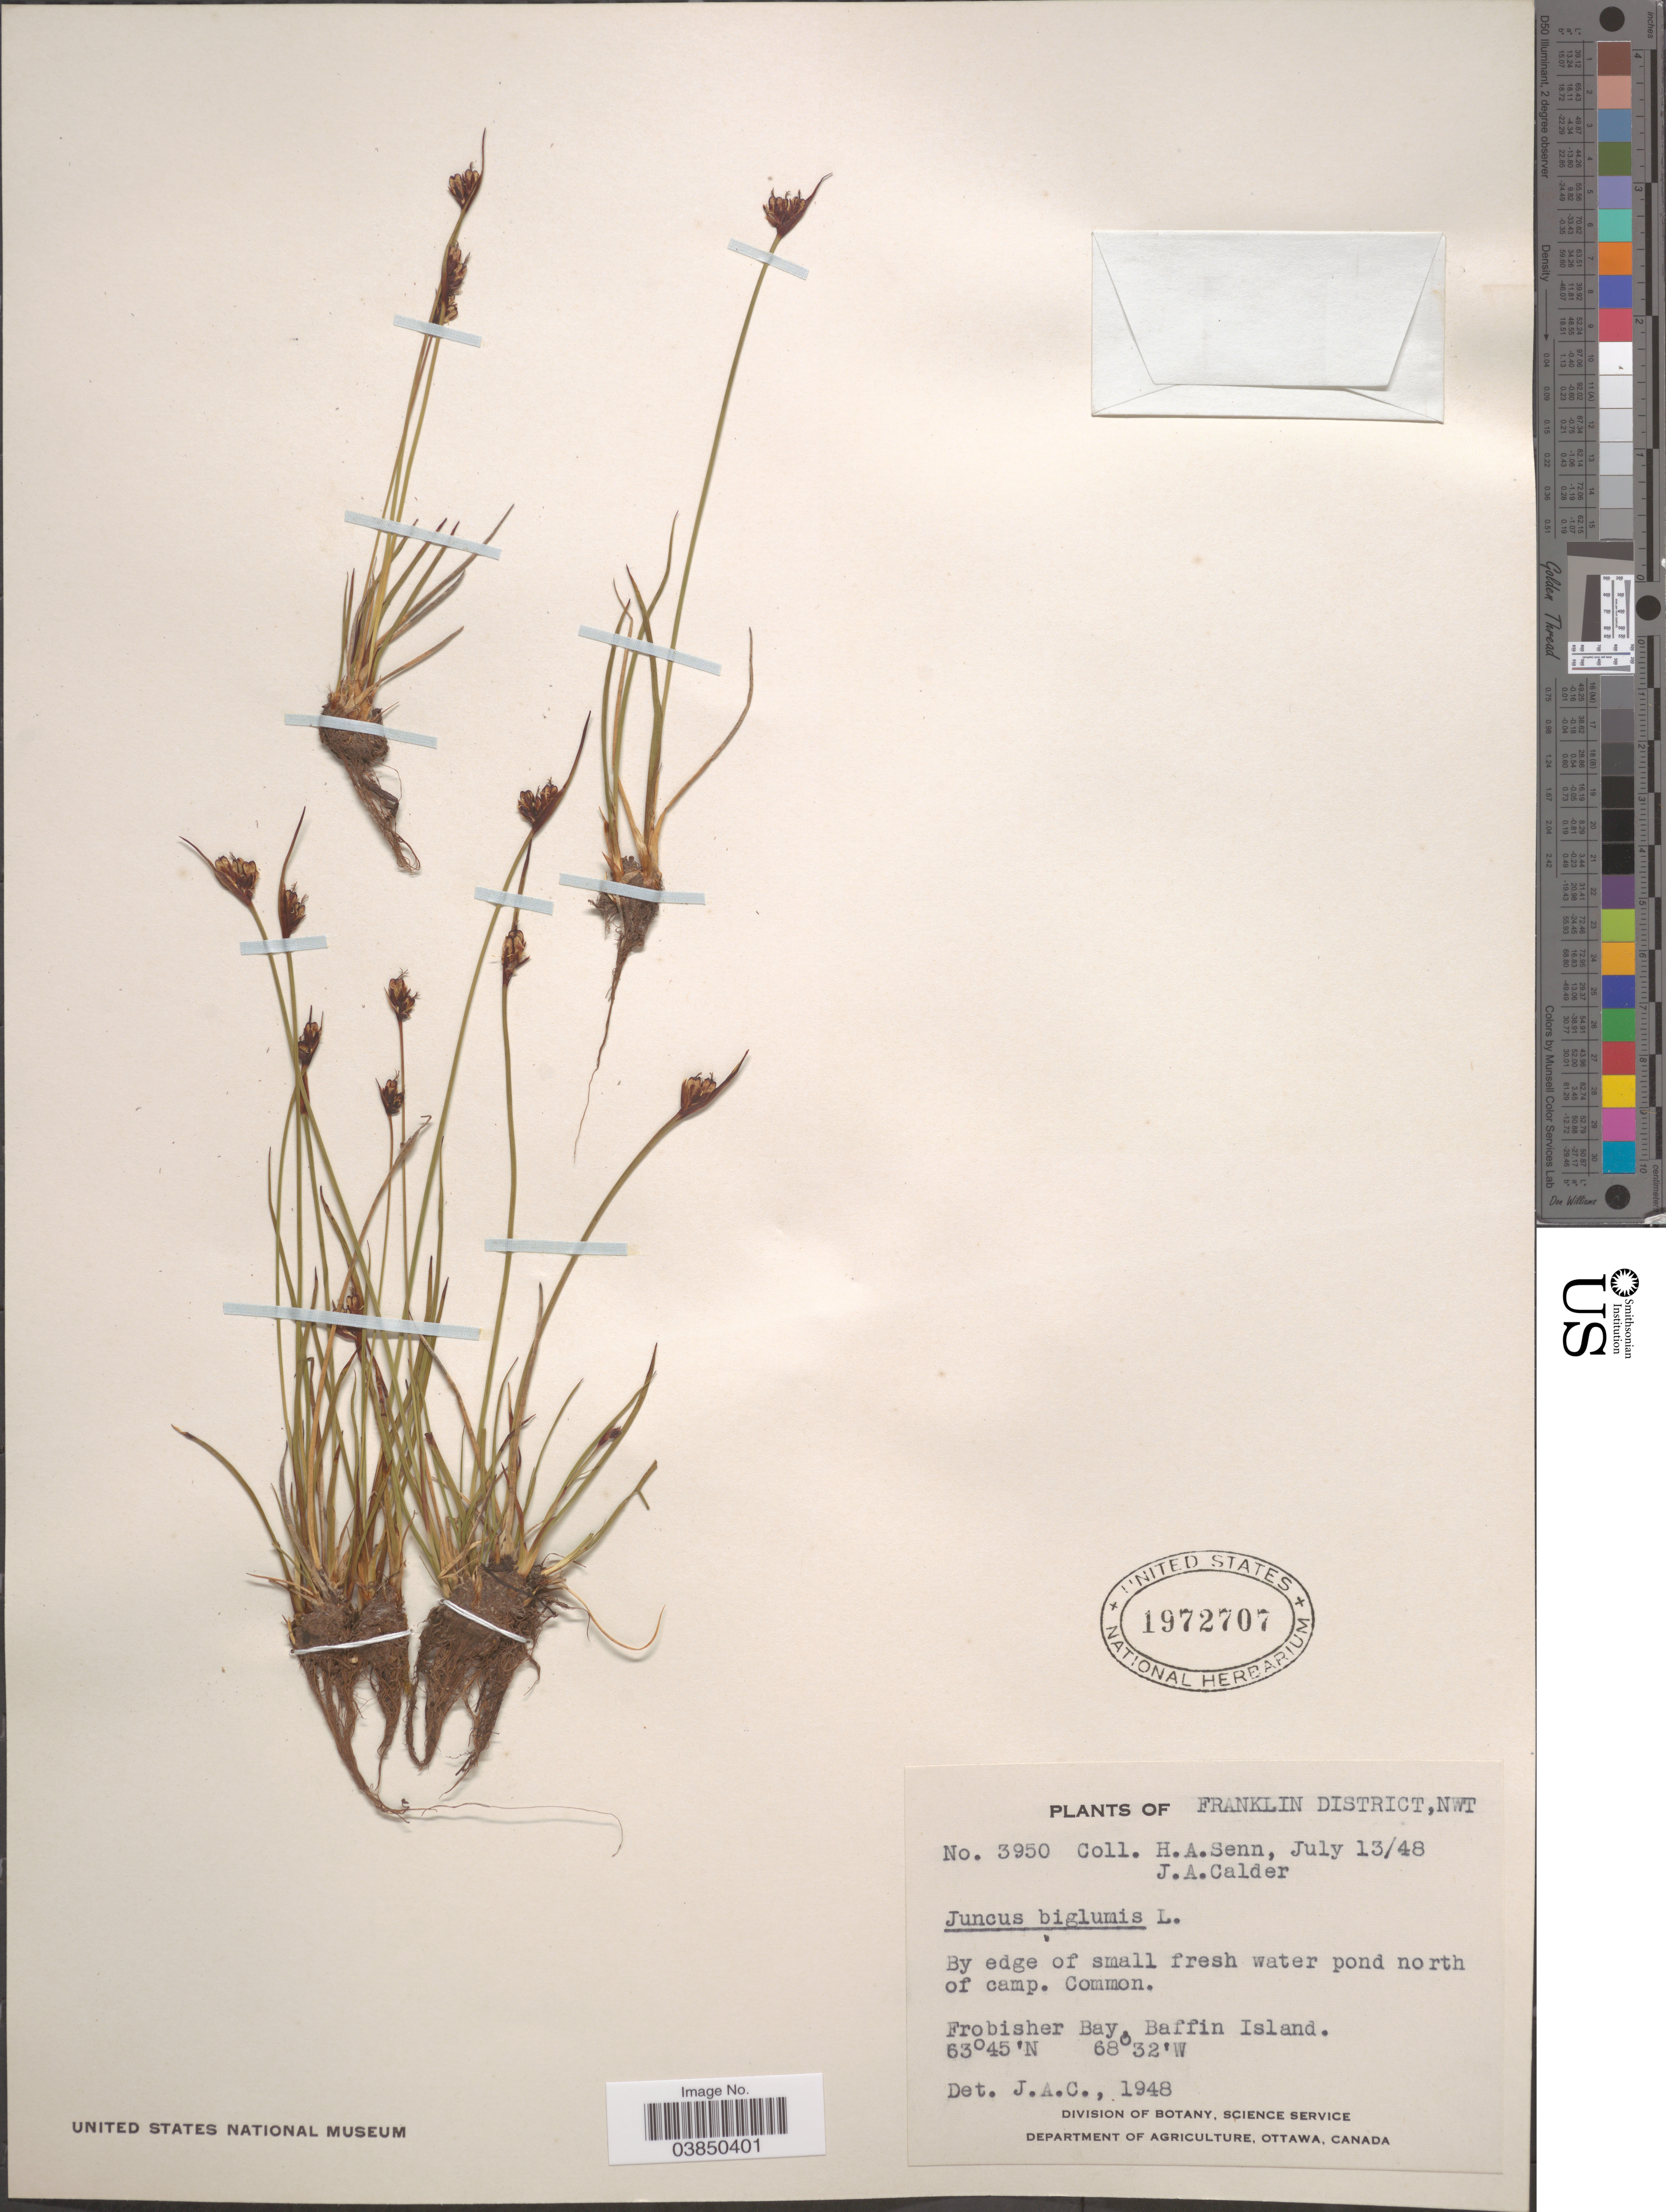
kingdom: Plantae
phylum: Tracheophyta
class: Liliopsida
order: Poales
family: Juncaceae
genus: Juncus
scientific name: Juncus biglumis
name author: L.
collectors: H. Senn & J. A. Calder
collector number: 3950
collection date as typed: Transcribed d/m/y: 13/7/48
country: Canada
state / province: Northwest Territories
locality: Franklin District. Frobisher Bay, Baffin Island.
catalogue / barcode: US 1972707